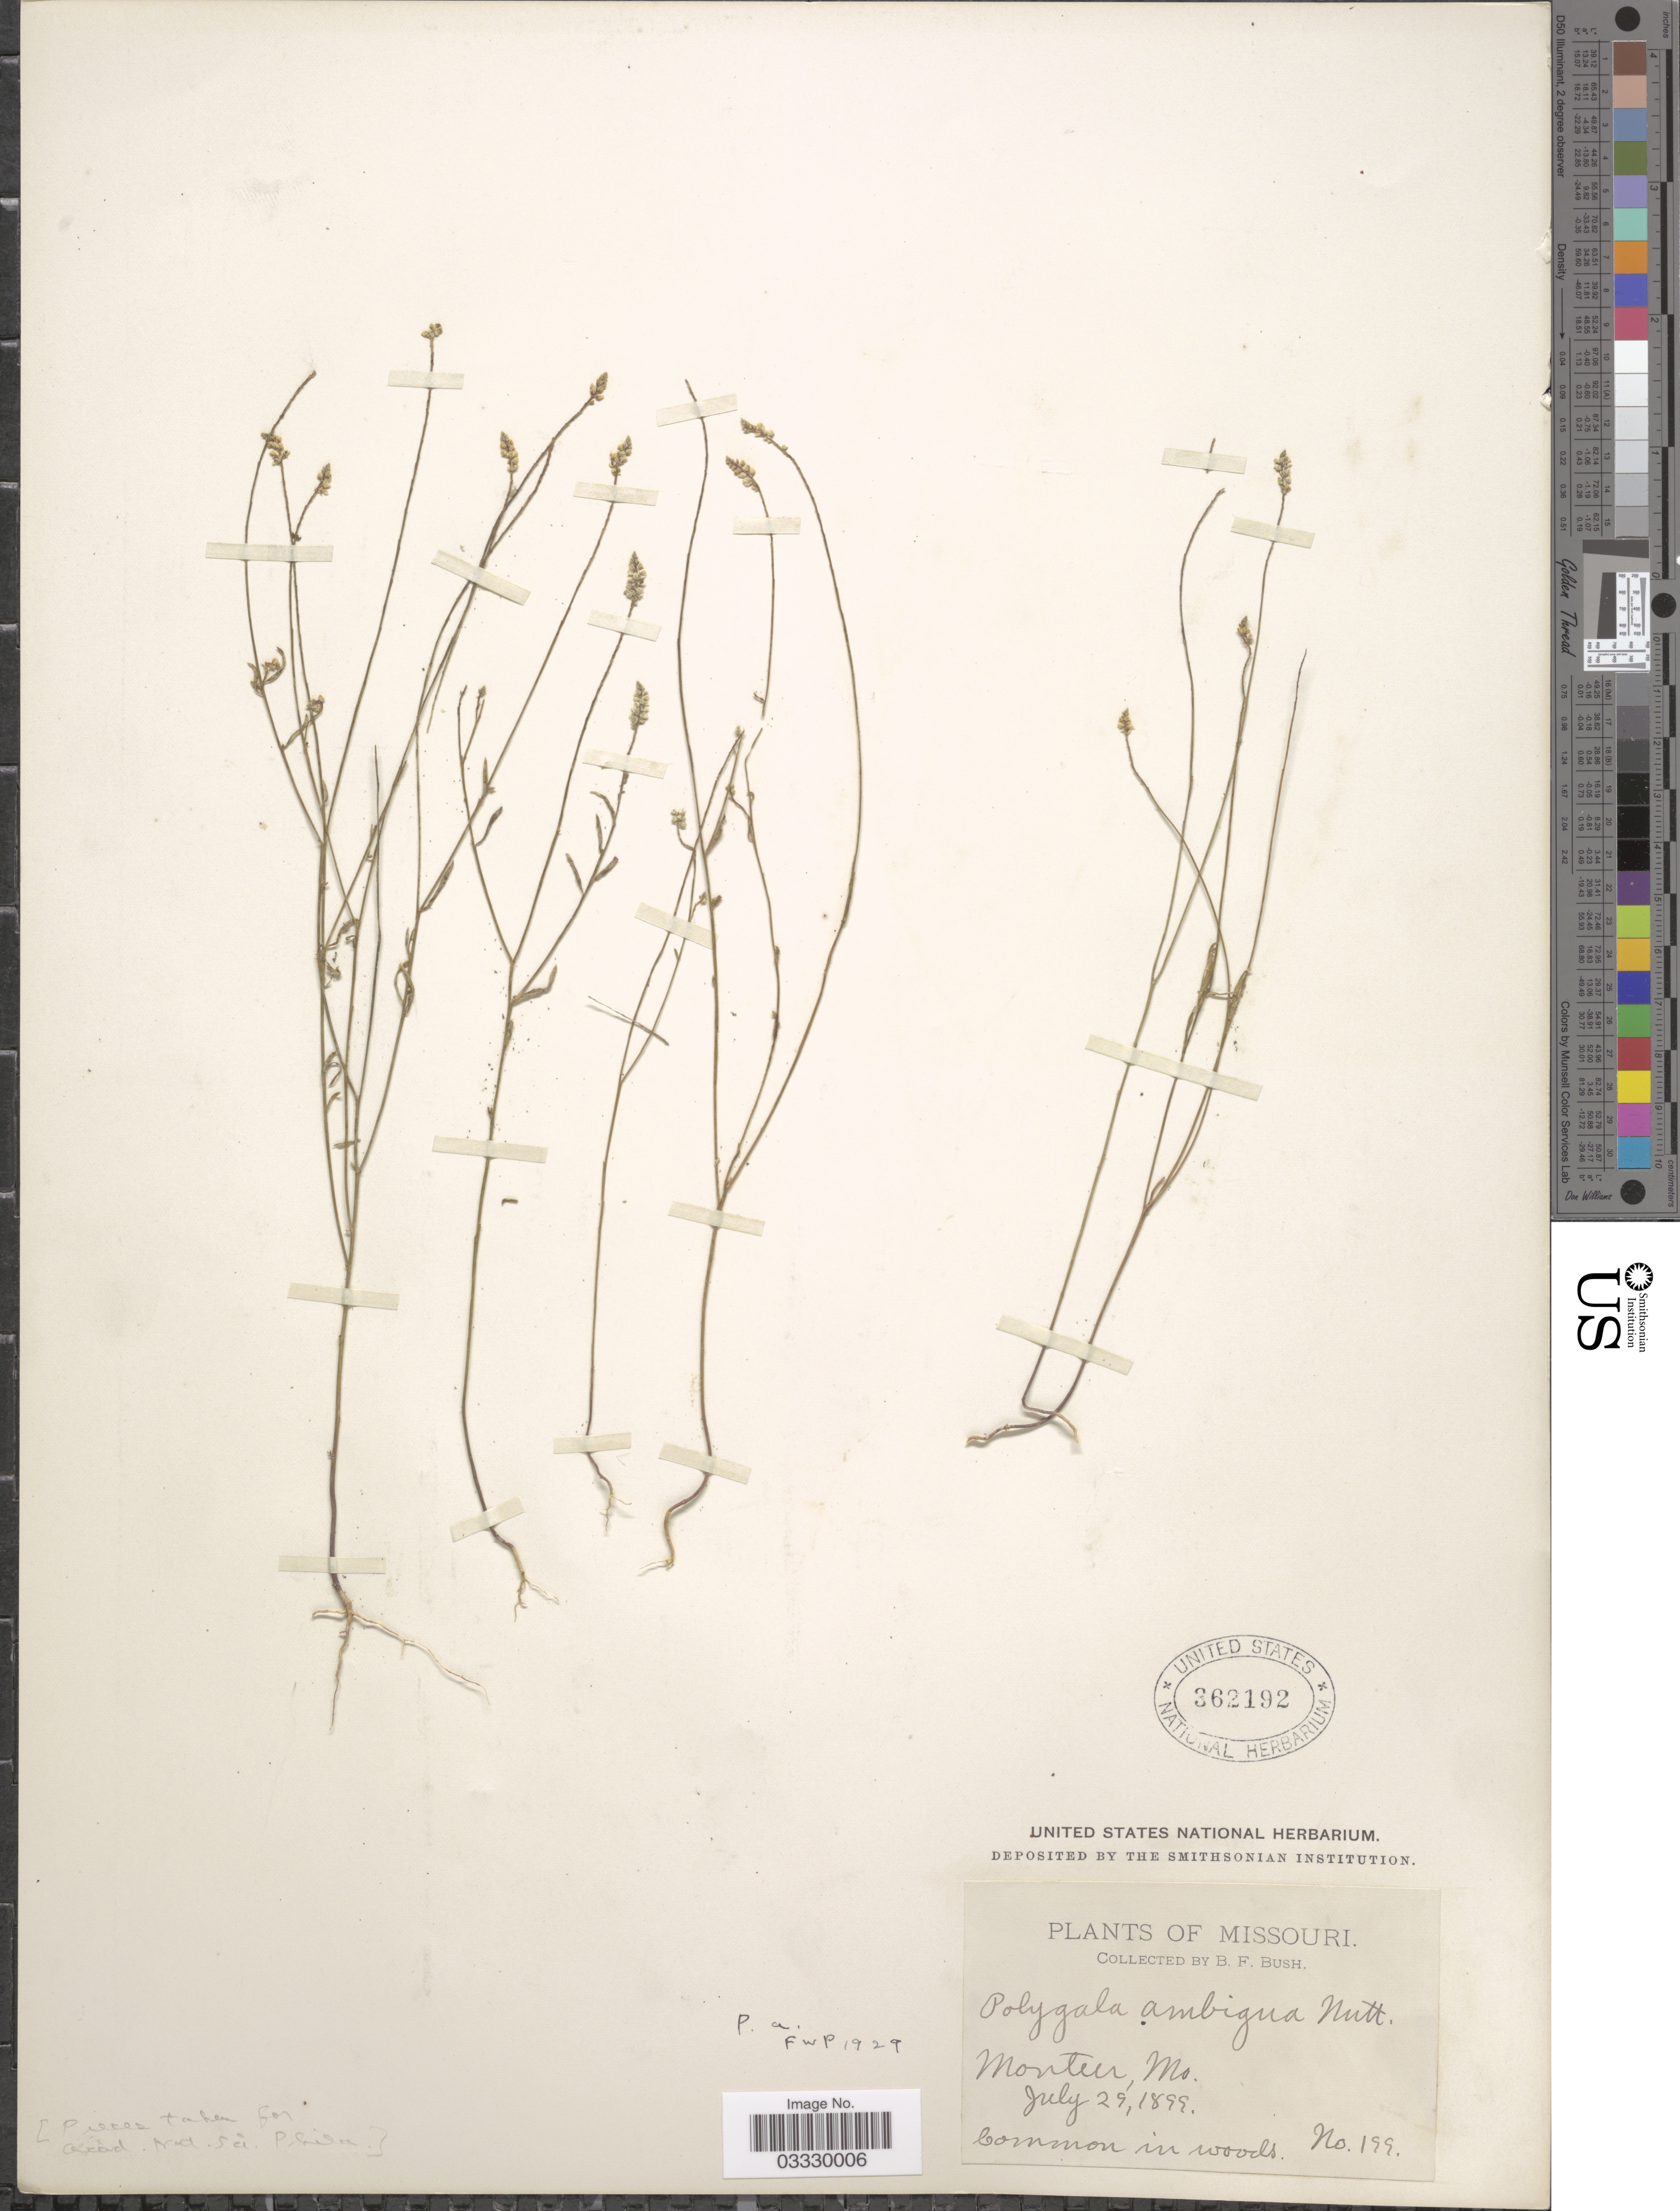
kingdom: Plantae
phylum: Tracheophyta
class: Magnoliopsida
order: Fabales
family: Polygalaceae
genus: Polygala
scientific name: Polygala ambigua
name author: Nutt.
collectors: B. F. Bush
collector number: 199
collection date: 1899-07-29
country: United States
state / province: Missouri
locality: Montur.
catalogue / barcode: US 362192